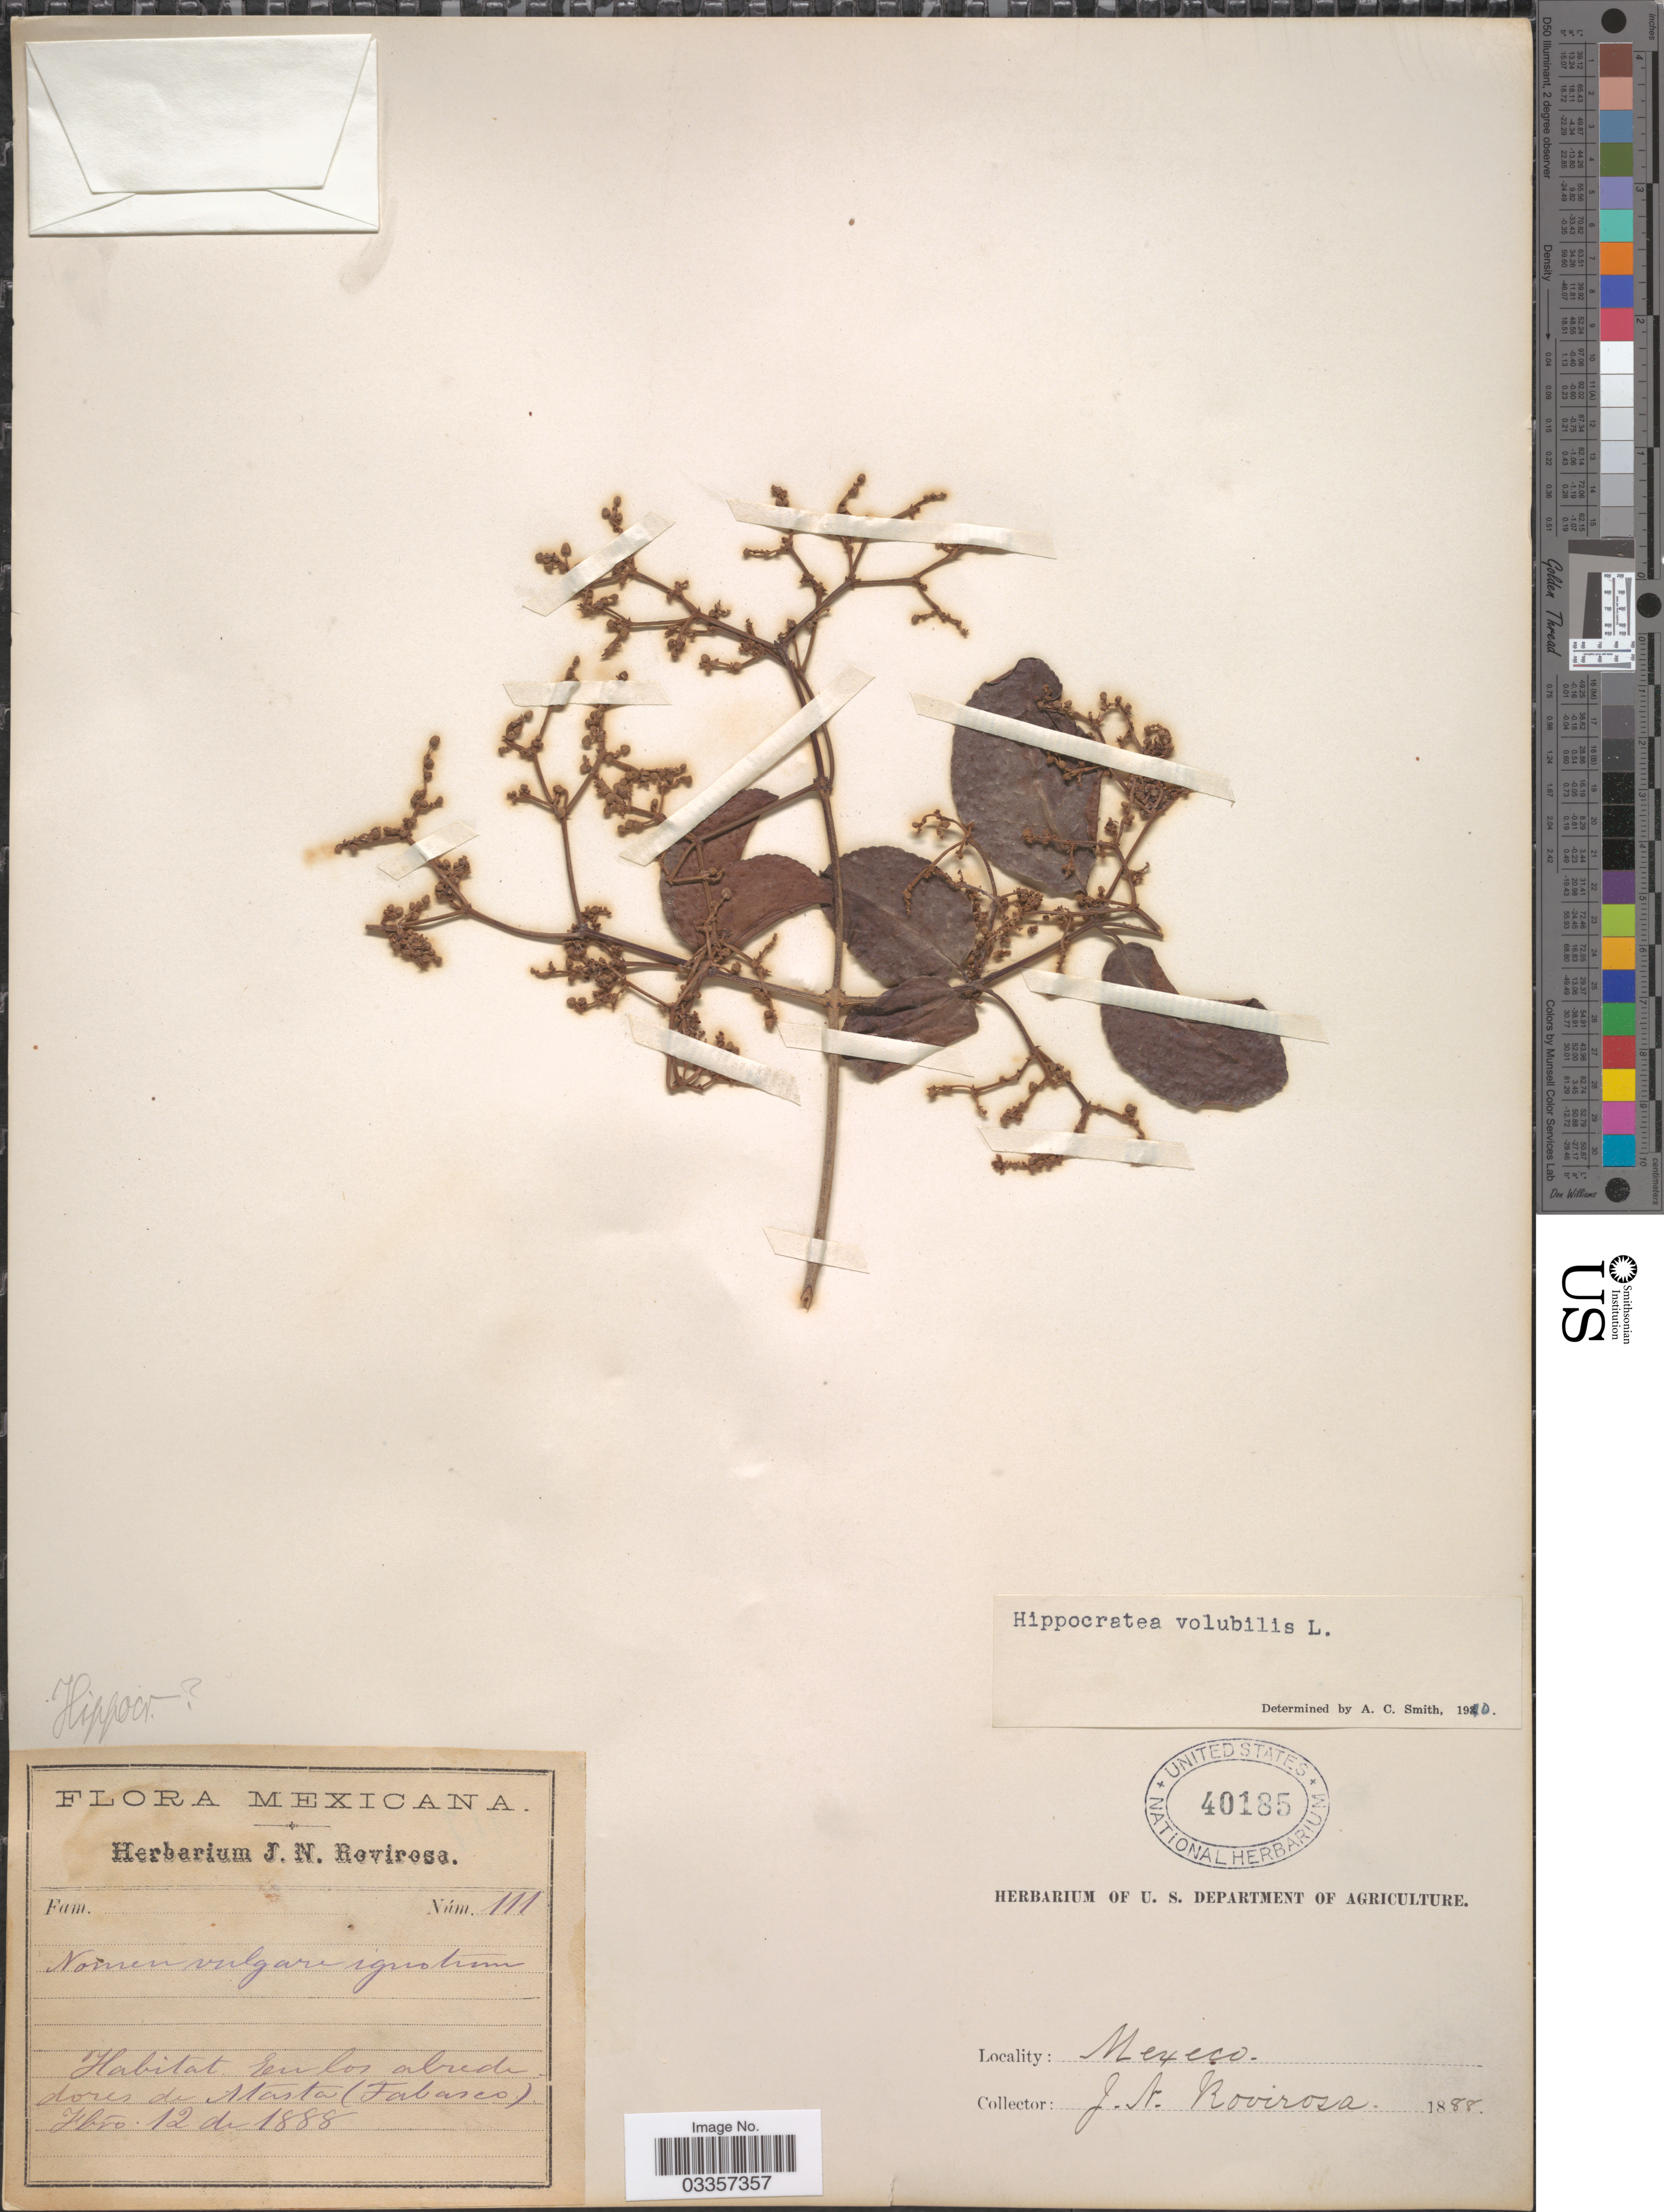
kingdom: Plantae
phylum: Tracheophyta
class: Magnoliopsida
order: Celastrales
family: Celastraceae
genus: Hippocratea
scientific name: Hippocratea volubilis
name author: L.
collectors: J. N. Rovirosa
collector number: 111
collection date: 1888-02-12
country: Mexico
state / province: Tabasco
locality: En los alrededores de Atasta (Tabasco).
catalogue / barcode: US 40185